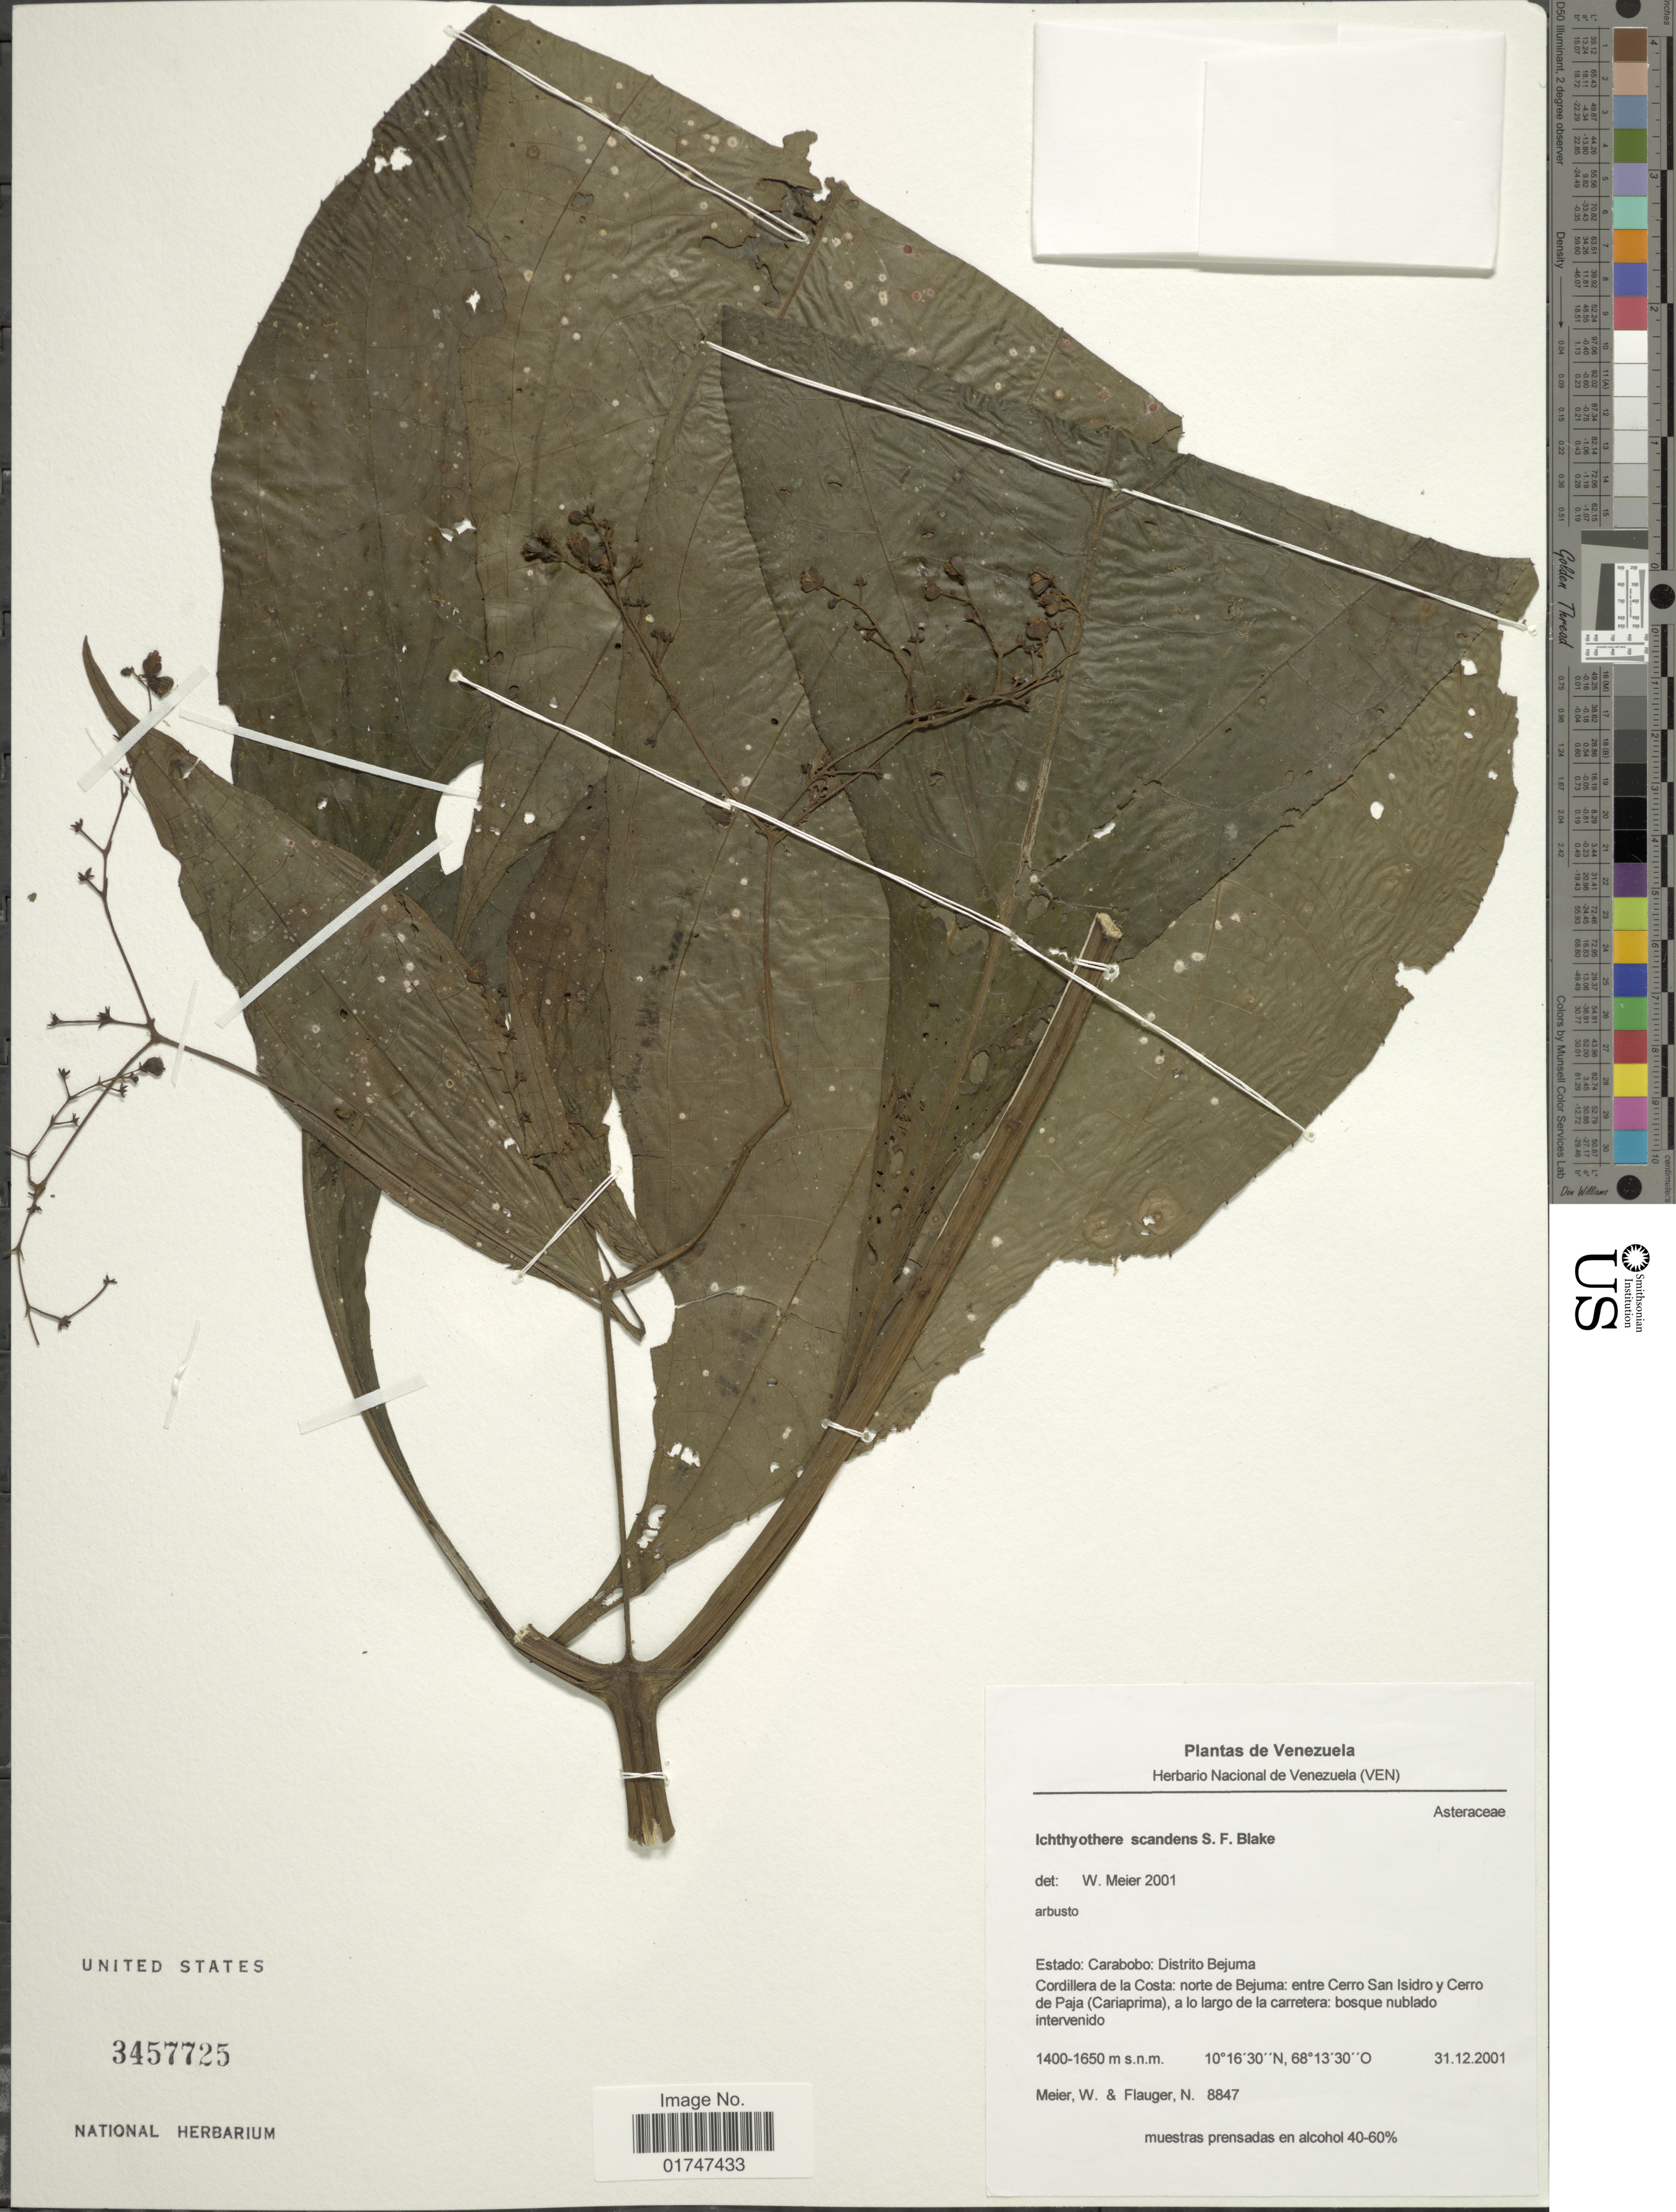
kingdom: Plantae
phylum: Tracheophyta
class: Magnoliopsida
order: Asterales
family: Asteraceae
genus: Ichthyothere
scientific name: Ichthyothere scandens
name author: S.F. Blake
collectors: W. Meier & N. Flauger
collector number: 8847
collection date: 2001-12-31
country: Venezuela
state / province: Carabobo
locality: Estado: Carabobo: Distrito Bejuma. Cordillera de la Costa: norte de Bejuma: entre Cerro San Isidro y Cerro de Paja (Cariaprima), a lo largo de la carretera: bosque nublado intervenido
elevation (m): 1400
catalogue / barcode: US 3457725